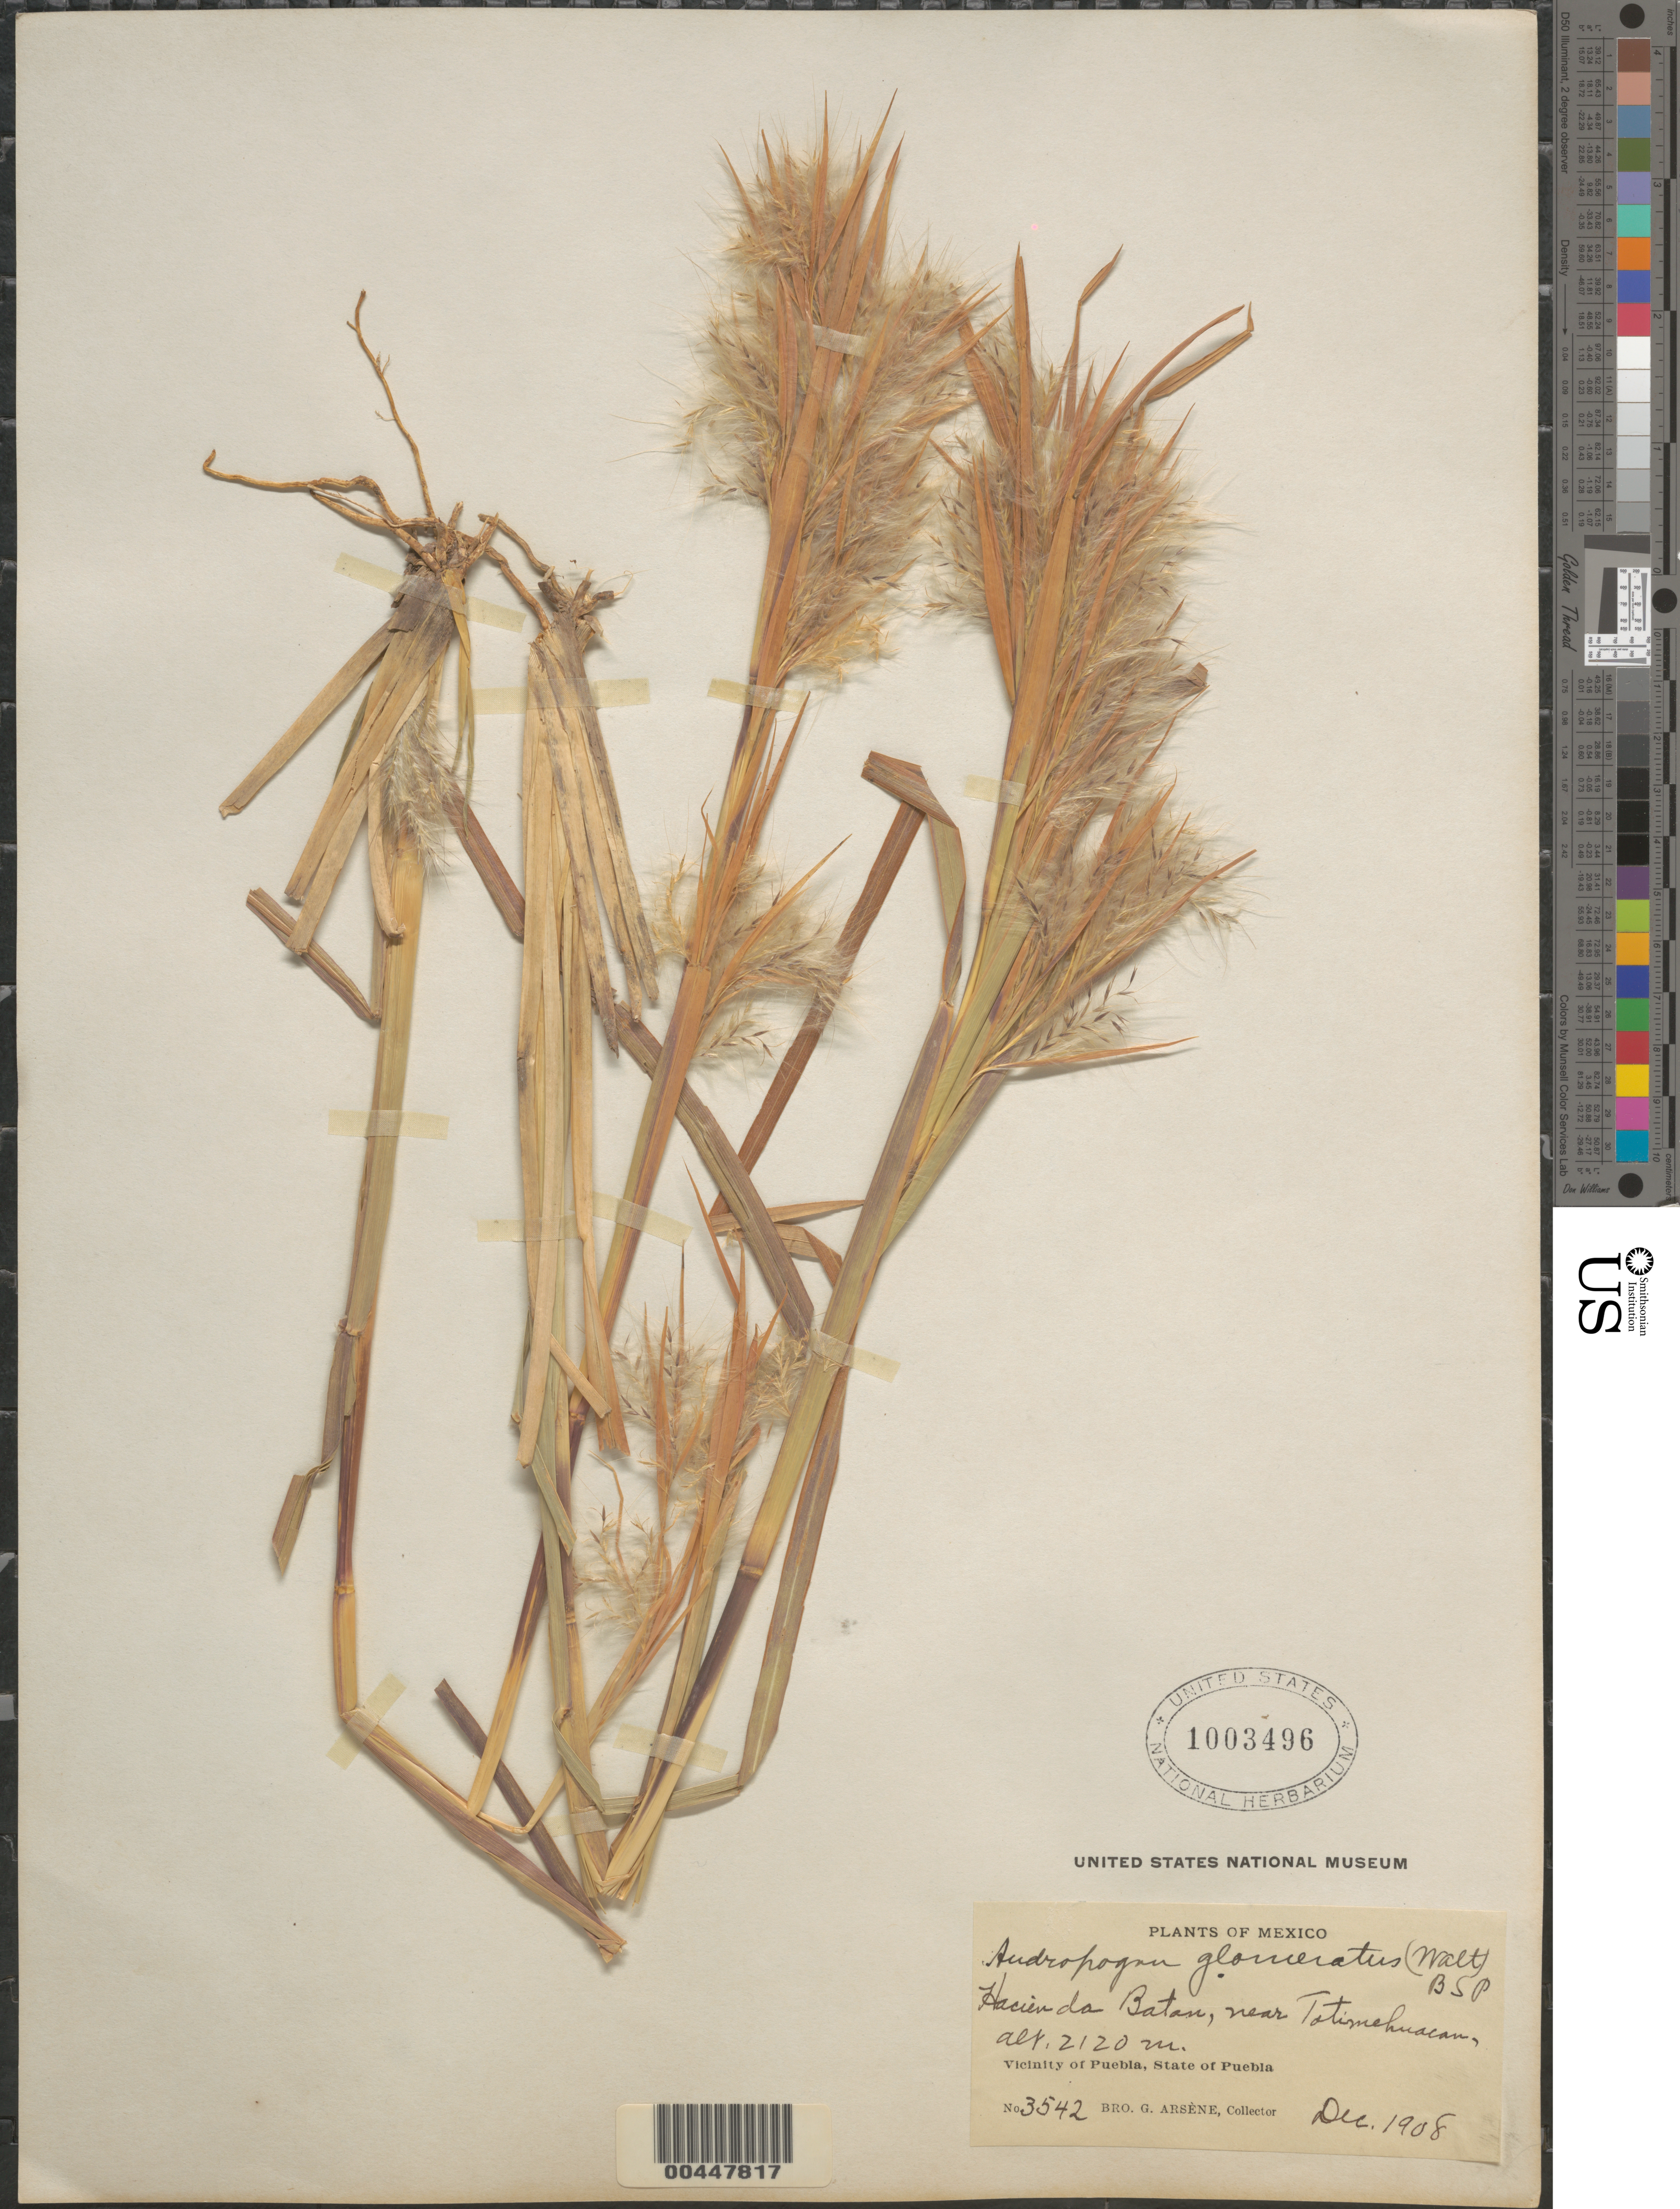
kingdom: Plantae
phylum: Tracheophyta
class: Liliopsida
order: Poales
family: Poaceae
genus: Andropogon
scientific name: Andropogon glomeratus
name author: (Walter) Britton, Stearns & Poggenb.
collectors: Bro. G. Arsène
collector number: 3542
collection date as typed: Dec 1908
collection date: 1908-12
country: Mexico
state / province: Puebla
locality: Hacienda Batan, near Totimehuacan, vicinity of Puebla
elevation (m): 2120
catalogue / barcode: US 1003496